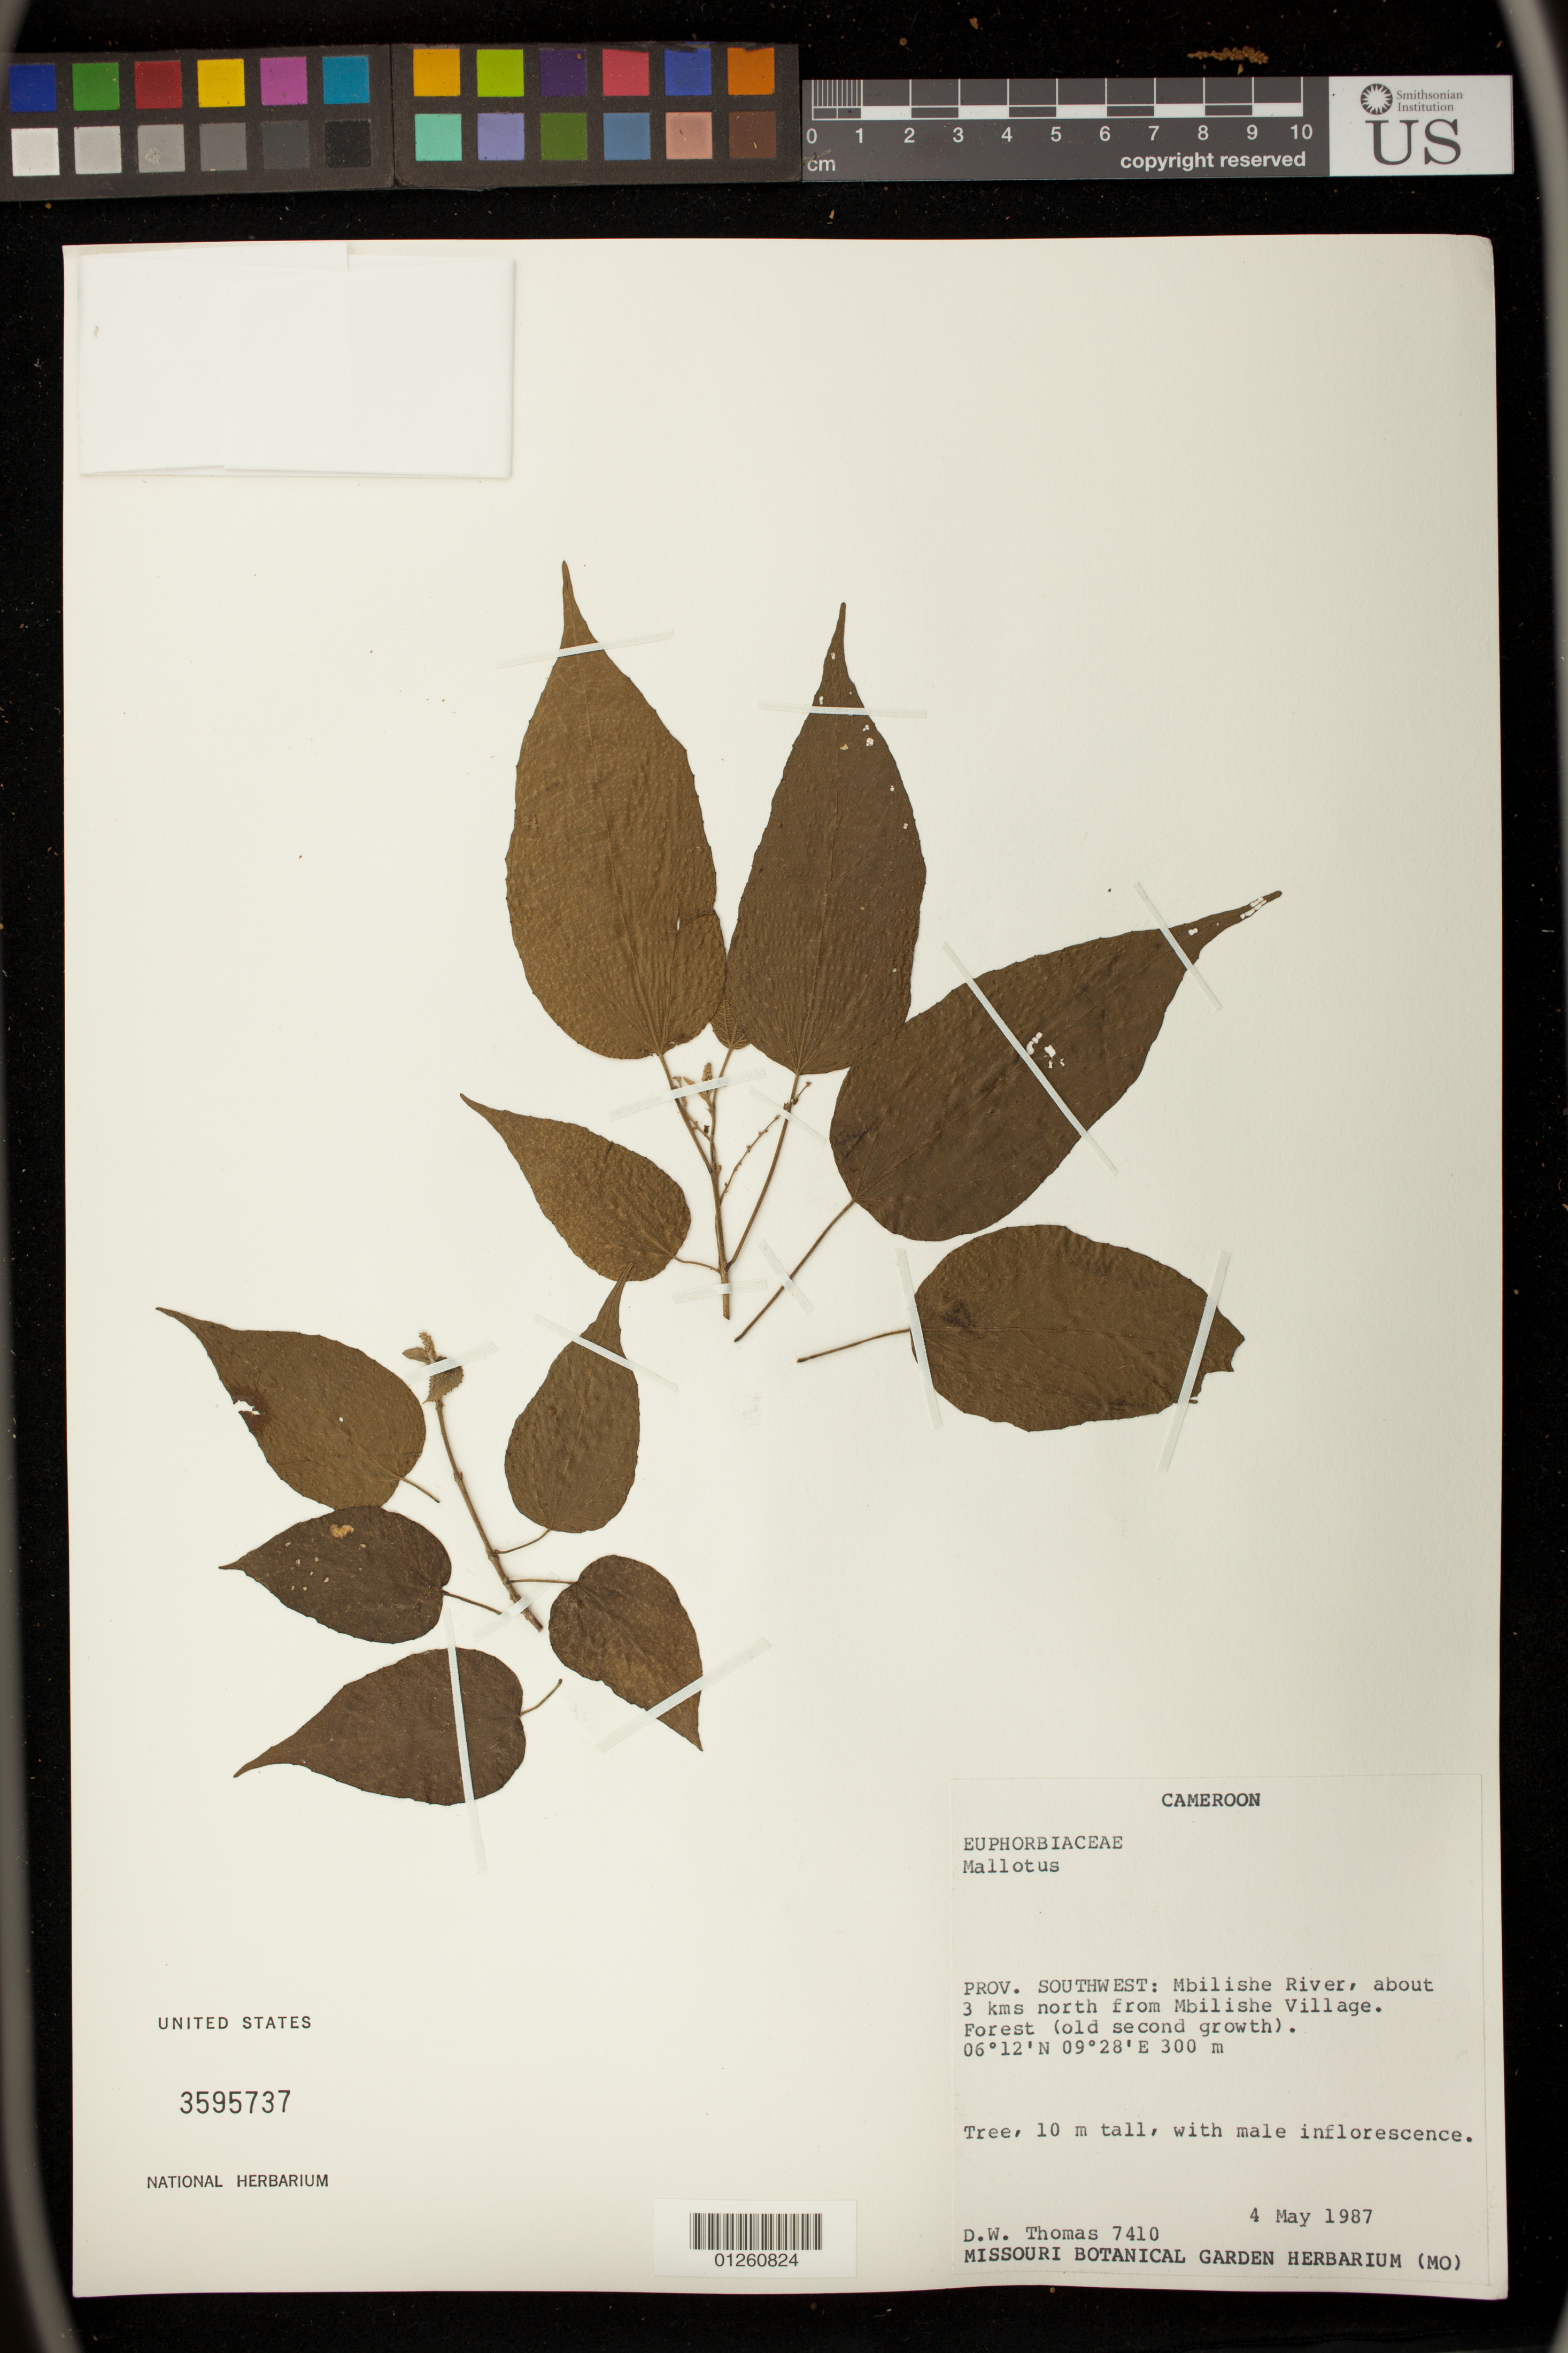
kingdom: Plantae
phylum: Tracheophyta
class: Magnoliopsida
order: Malpighiales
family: Euphorbiaceae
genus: Mallotus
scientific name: Mallotus sp.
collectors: D. W. Thomas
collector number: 7410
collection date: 1987-05-04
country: Cameroon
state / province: Sud-Ouest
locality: Mbilishe River, about 3 kms north from Mbilishe Village.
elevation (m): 300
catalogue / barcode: US 3595737